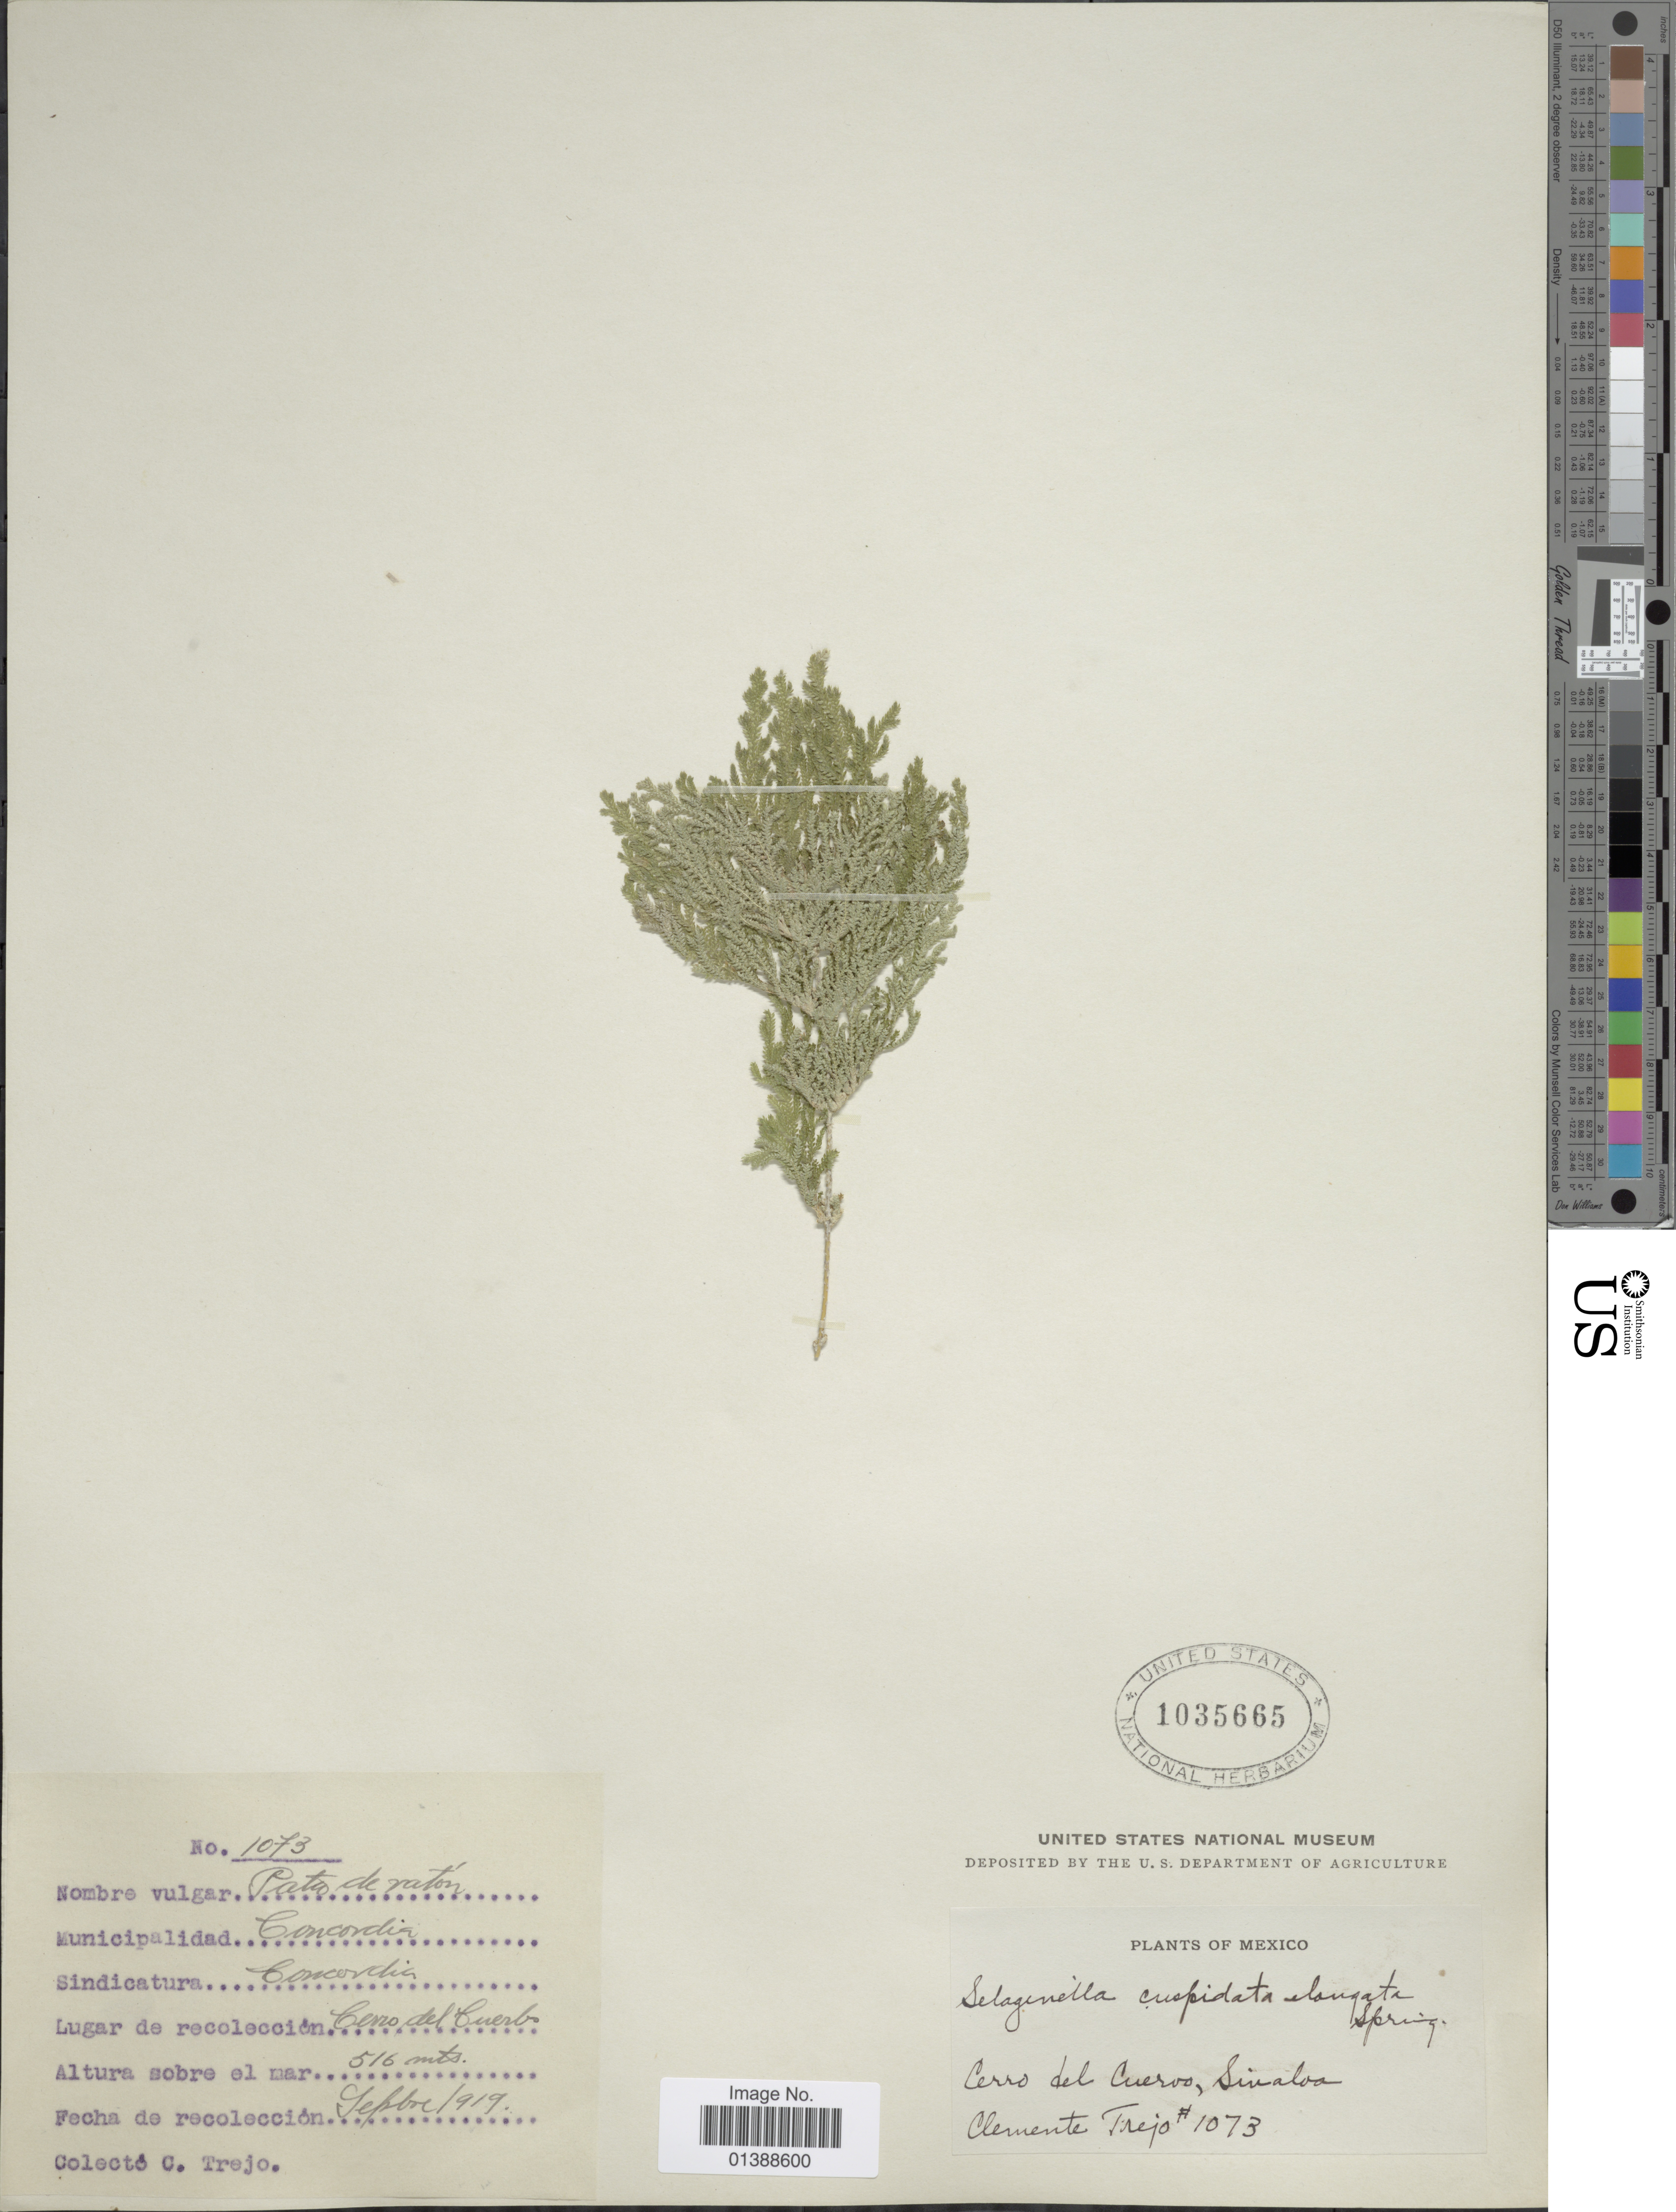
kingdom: Plantae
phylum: Tracheophyta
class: Lycopodiopsida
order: Selaginellales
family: Selaginellaceae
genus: Selaginella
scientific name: Selaginella pallescens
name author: (C. Presl) Spring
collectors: C. Trejo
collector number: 1073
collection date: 1919-09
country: Mexico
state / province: Sinaloa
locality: Cerro del Cuerbo [interpreted]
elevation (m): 516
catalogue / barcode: US 1035665